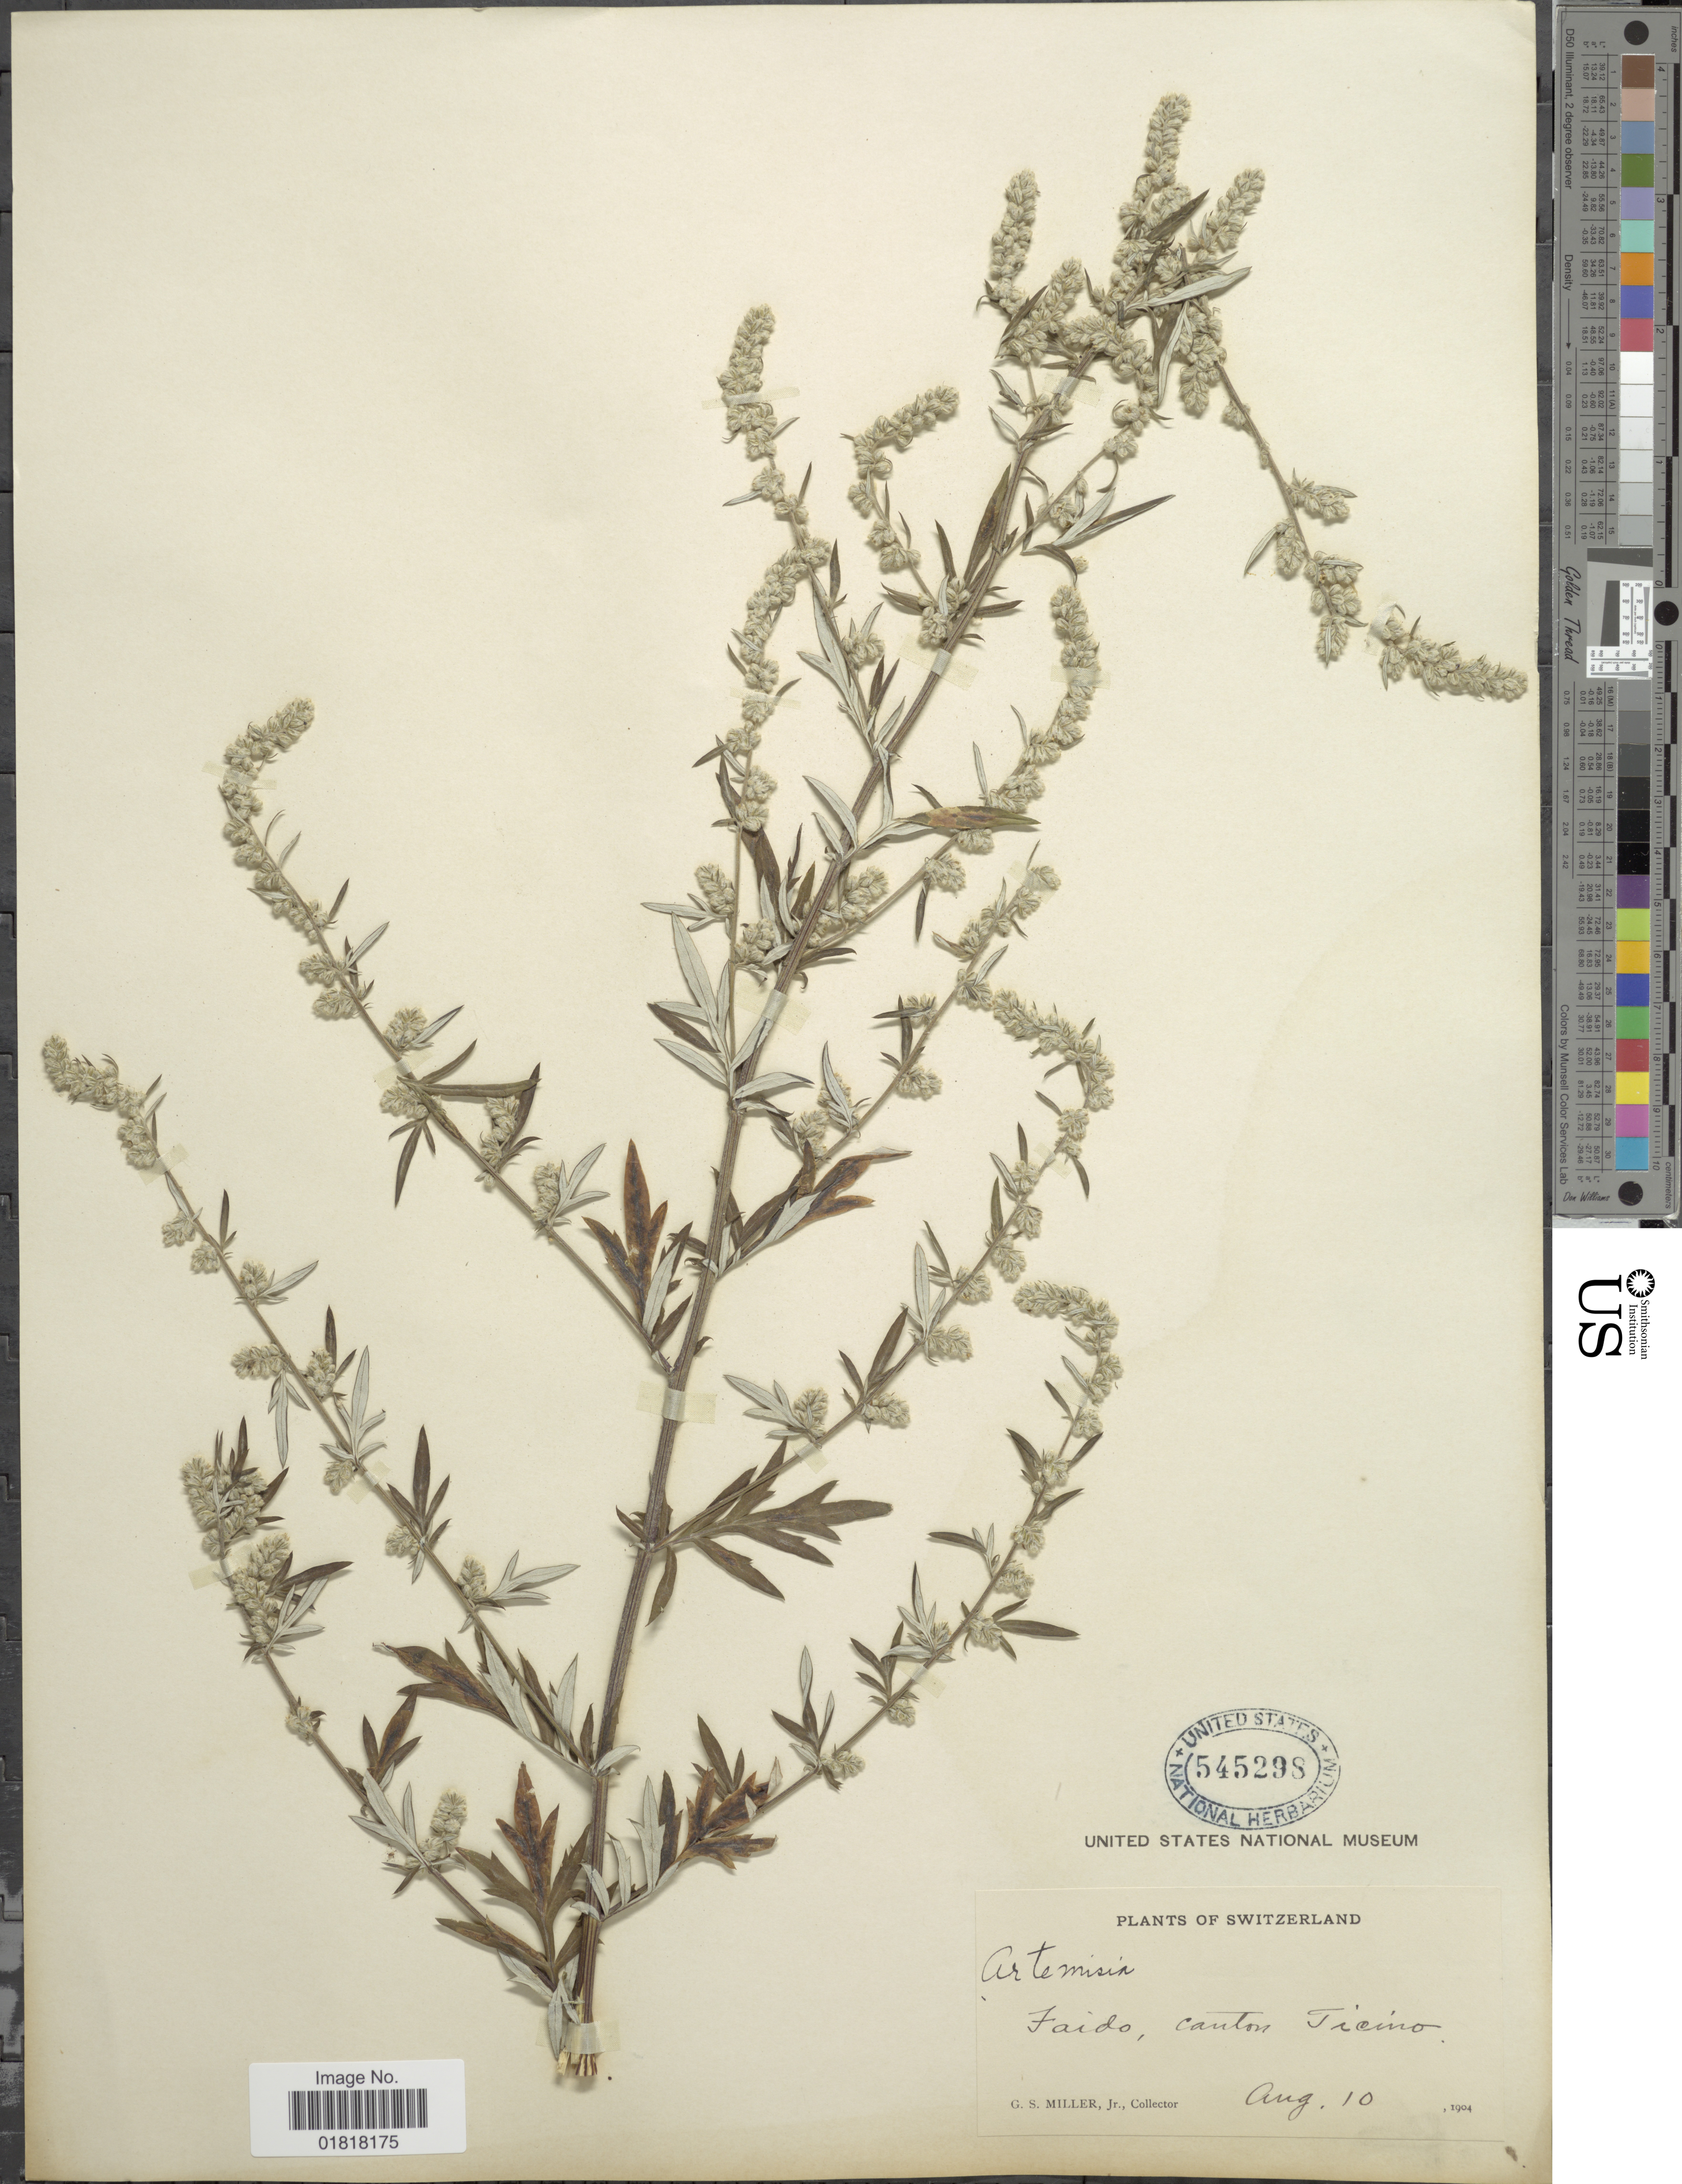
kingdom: Plantae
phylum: Tracheophyta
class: Magnoliopsida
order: Asterales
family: Asteraceae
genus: Artemisia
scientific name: Artemisia vulgaris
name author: L.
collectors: G. S. Miller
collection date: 1904-08-10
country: Switzerland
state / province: Ticino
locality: Faido, Canton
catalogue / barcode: US 545298